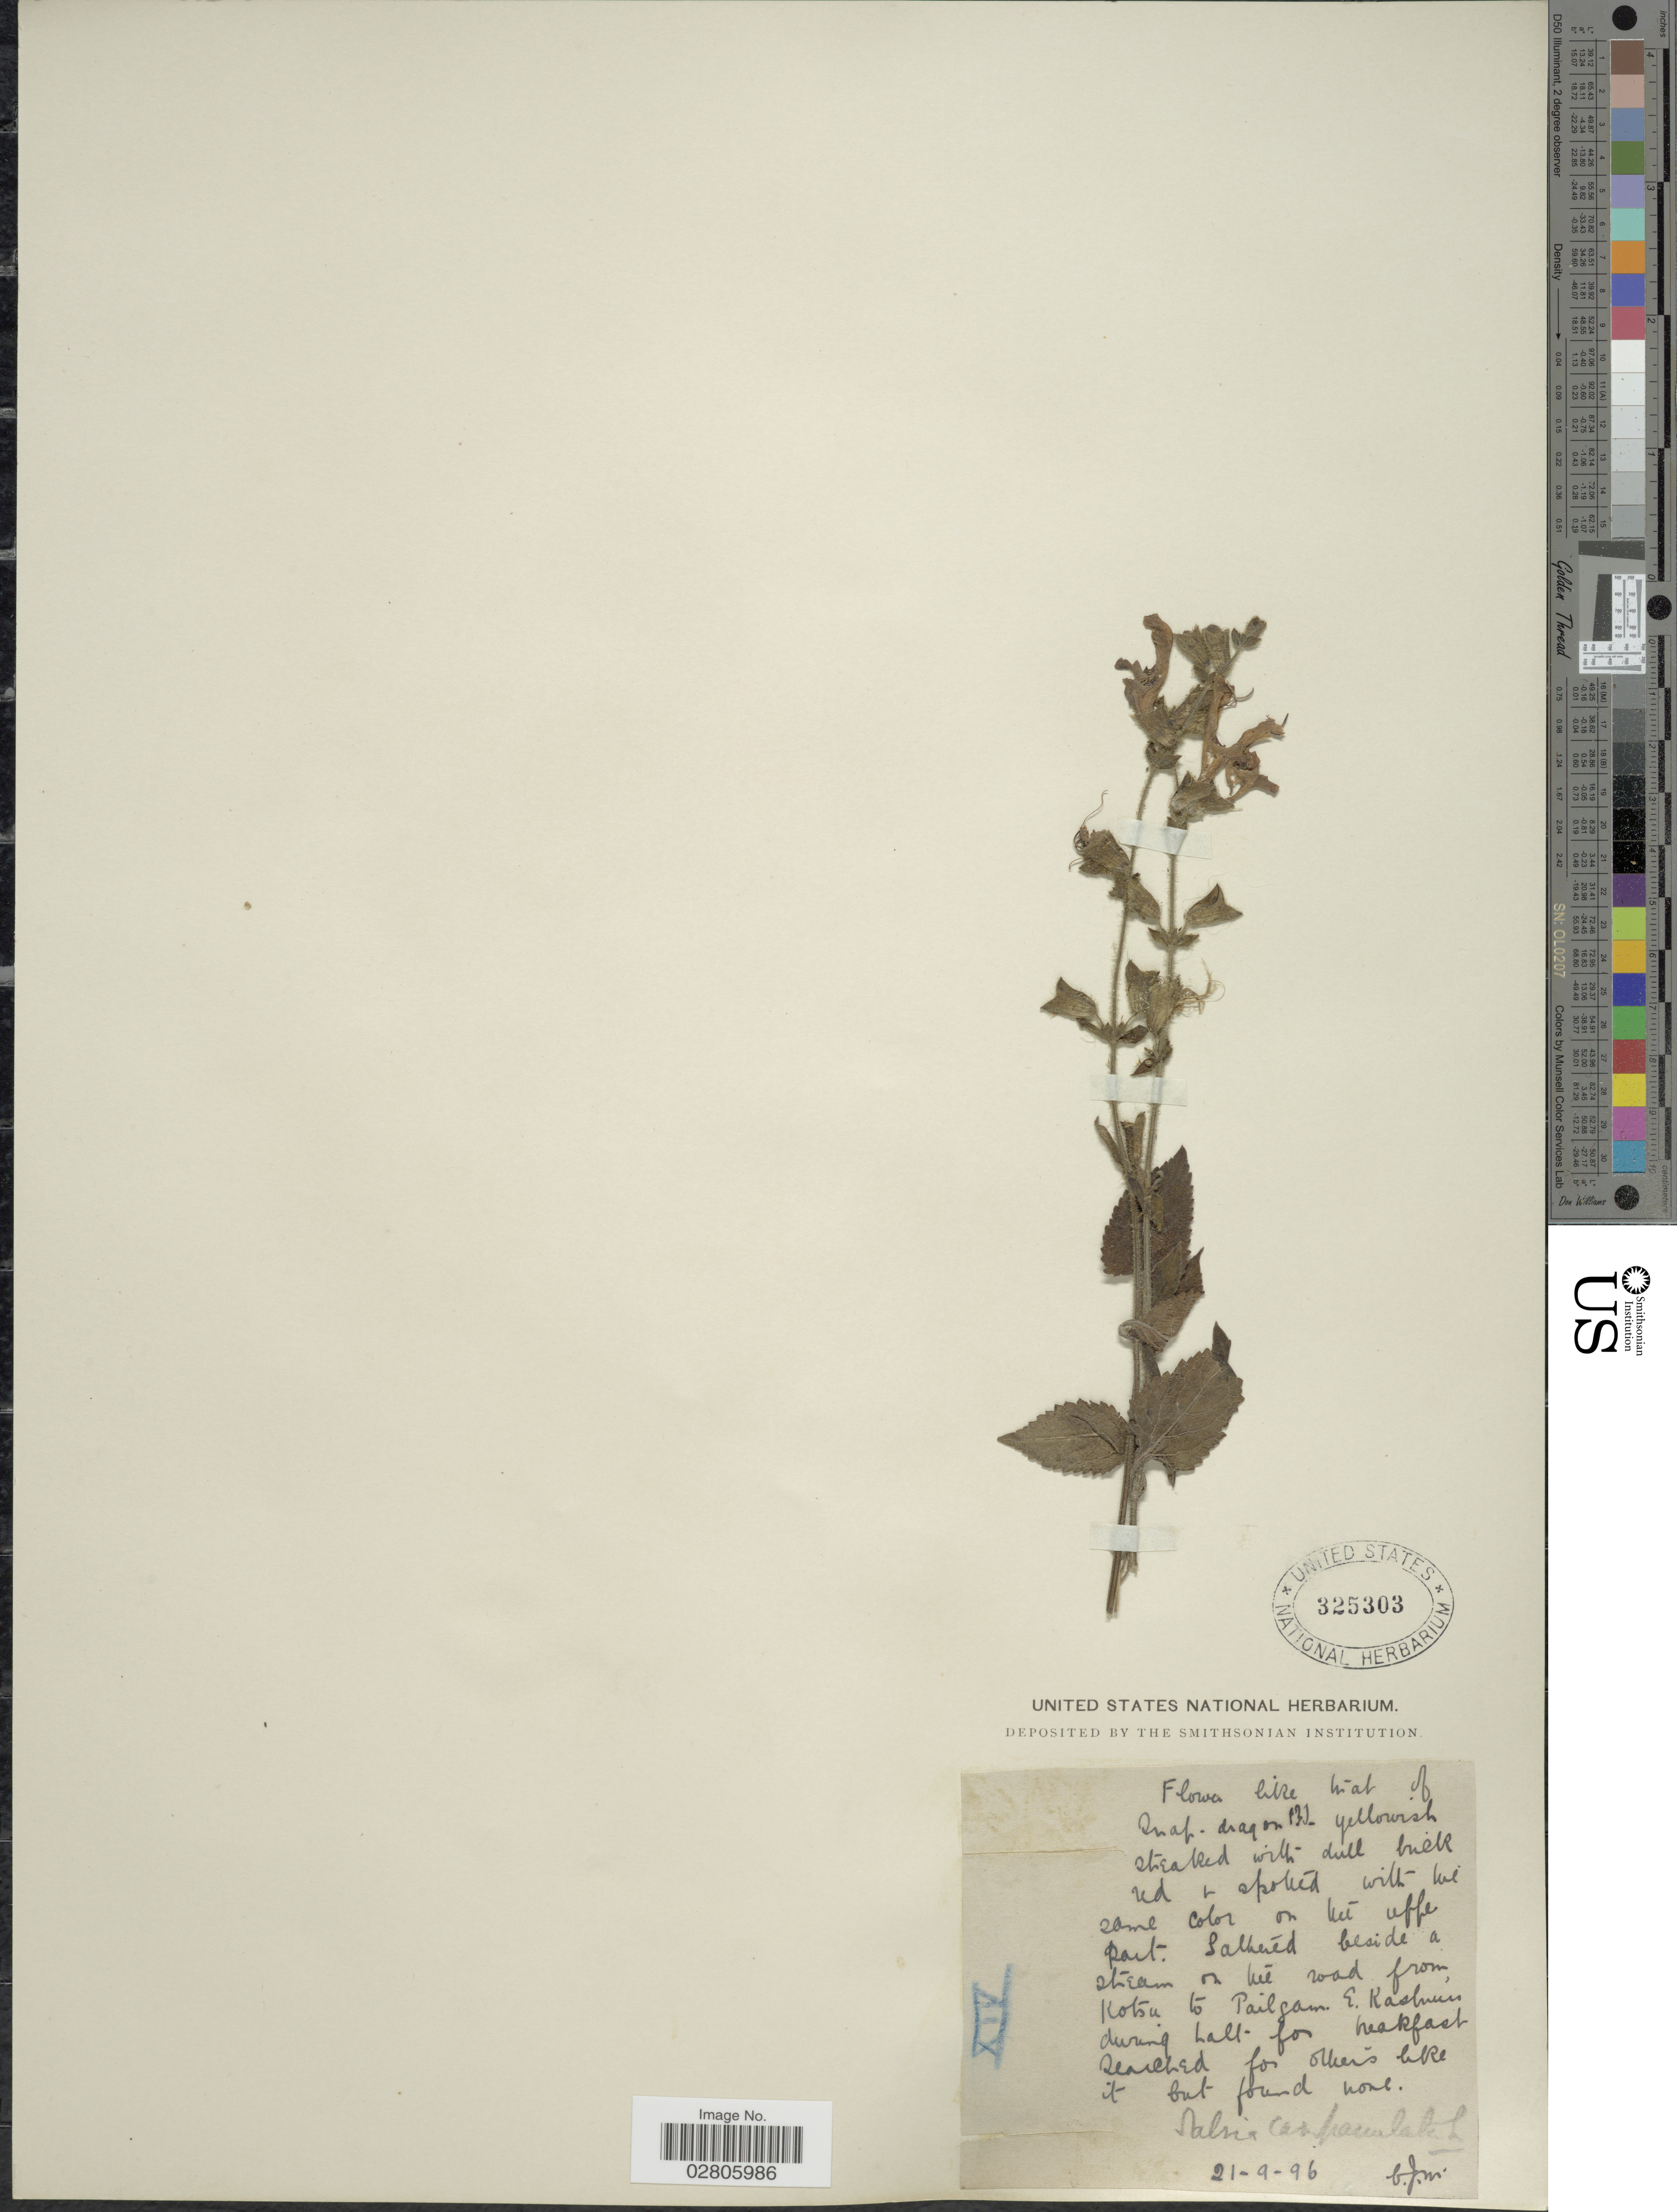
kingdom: Plantae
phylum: Tracheophyta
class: Magnoliopsida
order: Lamiales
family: Lamiaceae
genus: Salvia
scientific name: Salvia campanulata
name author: Wall. ex Benth.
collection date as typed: Transcribed d/m/y: 21/9/96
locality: Salheréd [interpreted] beside a stream on the road from Kotsu to Pailgam. E. Kashmir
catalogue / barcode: US 325303